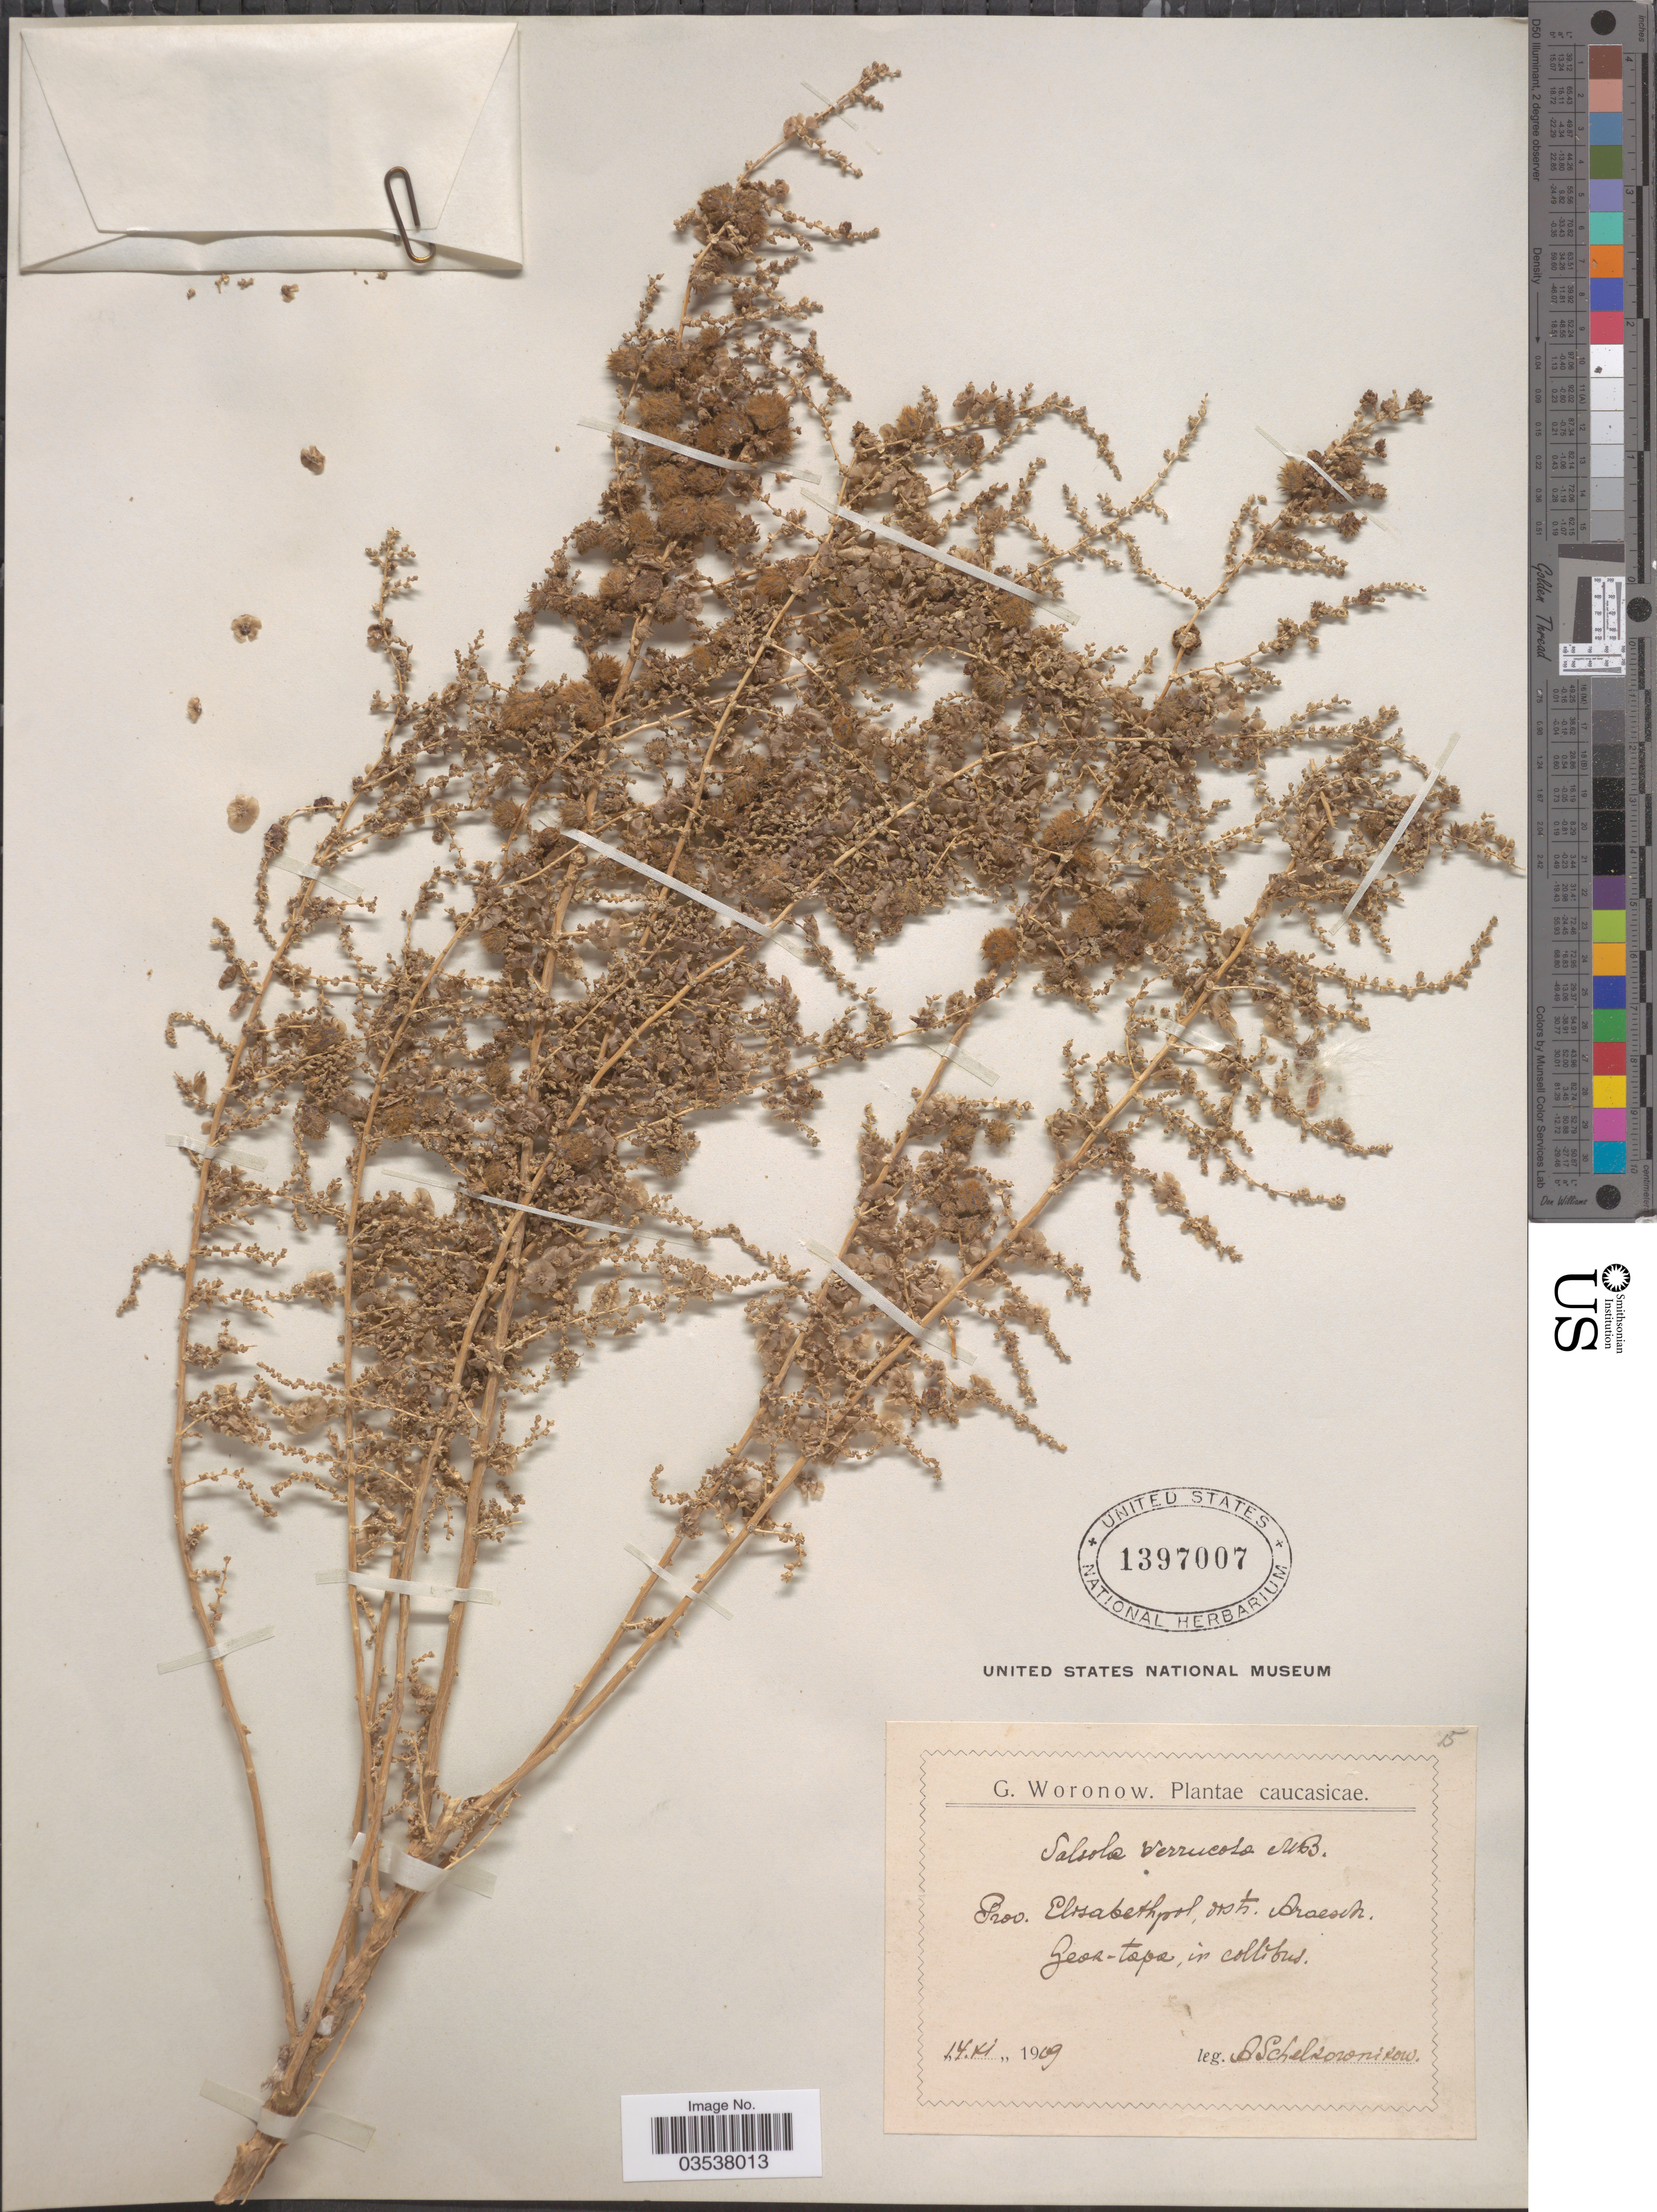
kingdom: Plantae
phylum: Tracheophyta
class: Magnoliopsida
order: Caryophyllales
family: Amaranthaceae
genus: Caroxylon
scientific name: Caroxylon dendroides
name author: (Pall.) Tzvelev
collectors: A. Schelkownikow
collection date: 1909-11-14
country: Georgia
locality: Caucasicae. Prov. Elisabethpol, distr. Aroeschr. Geor-tapoe, in collibus.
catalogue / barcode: US 1397007